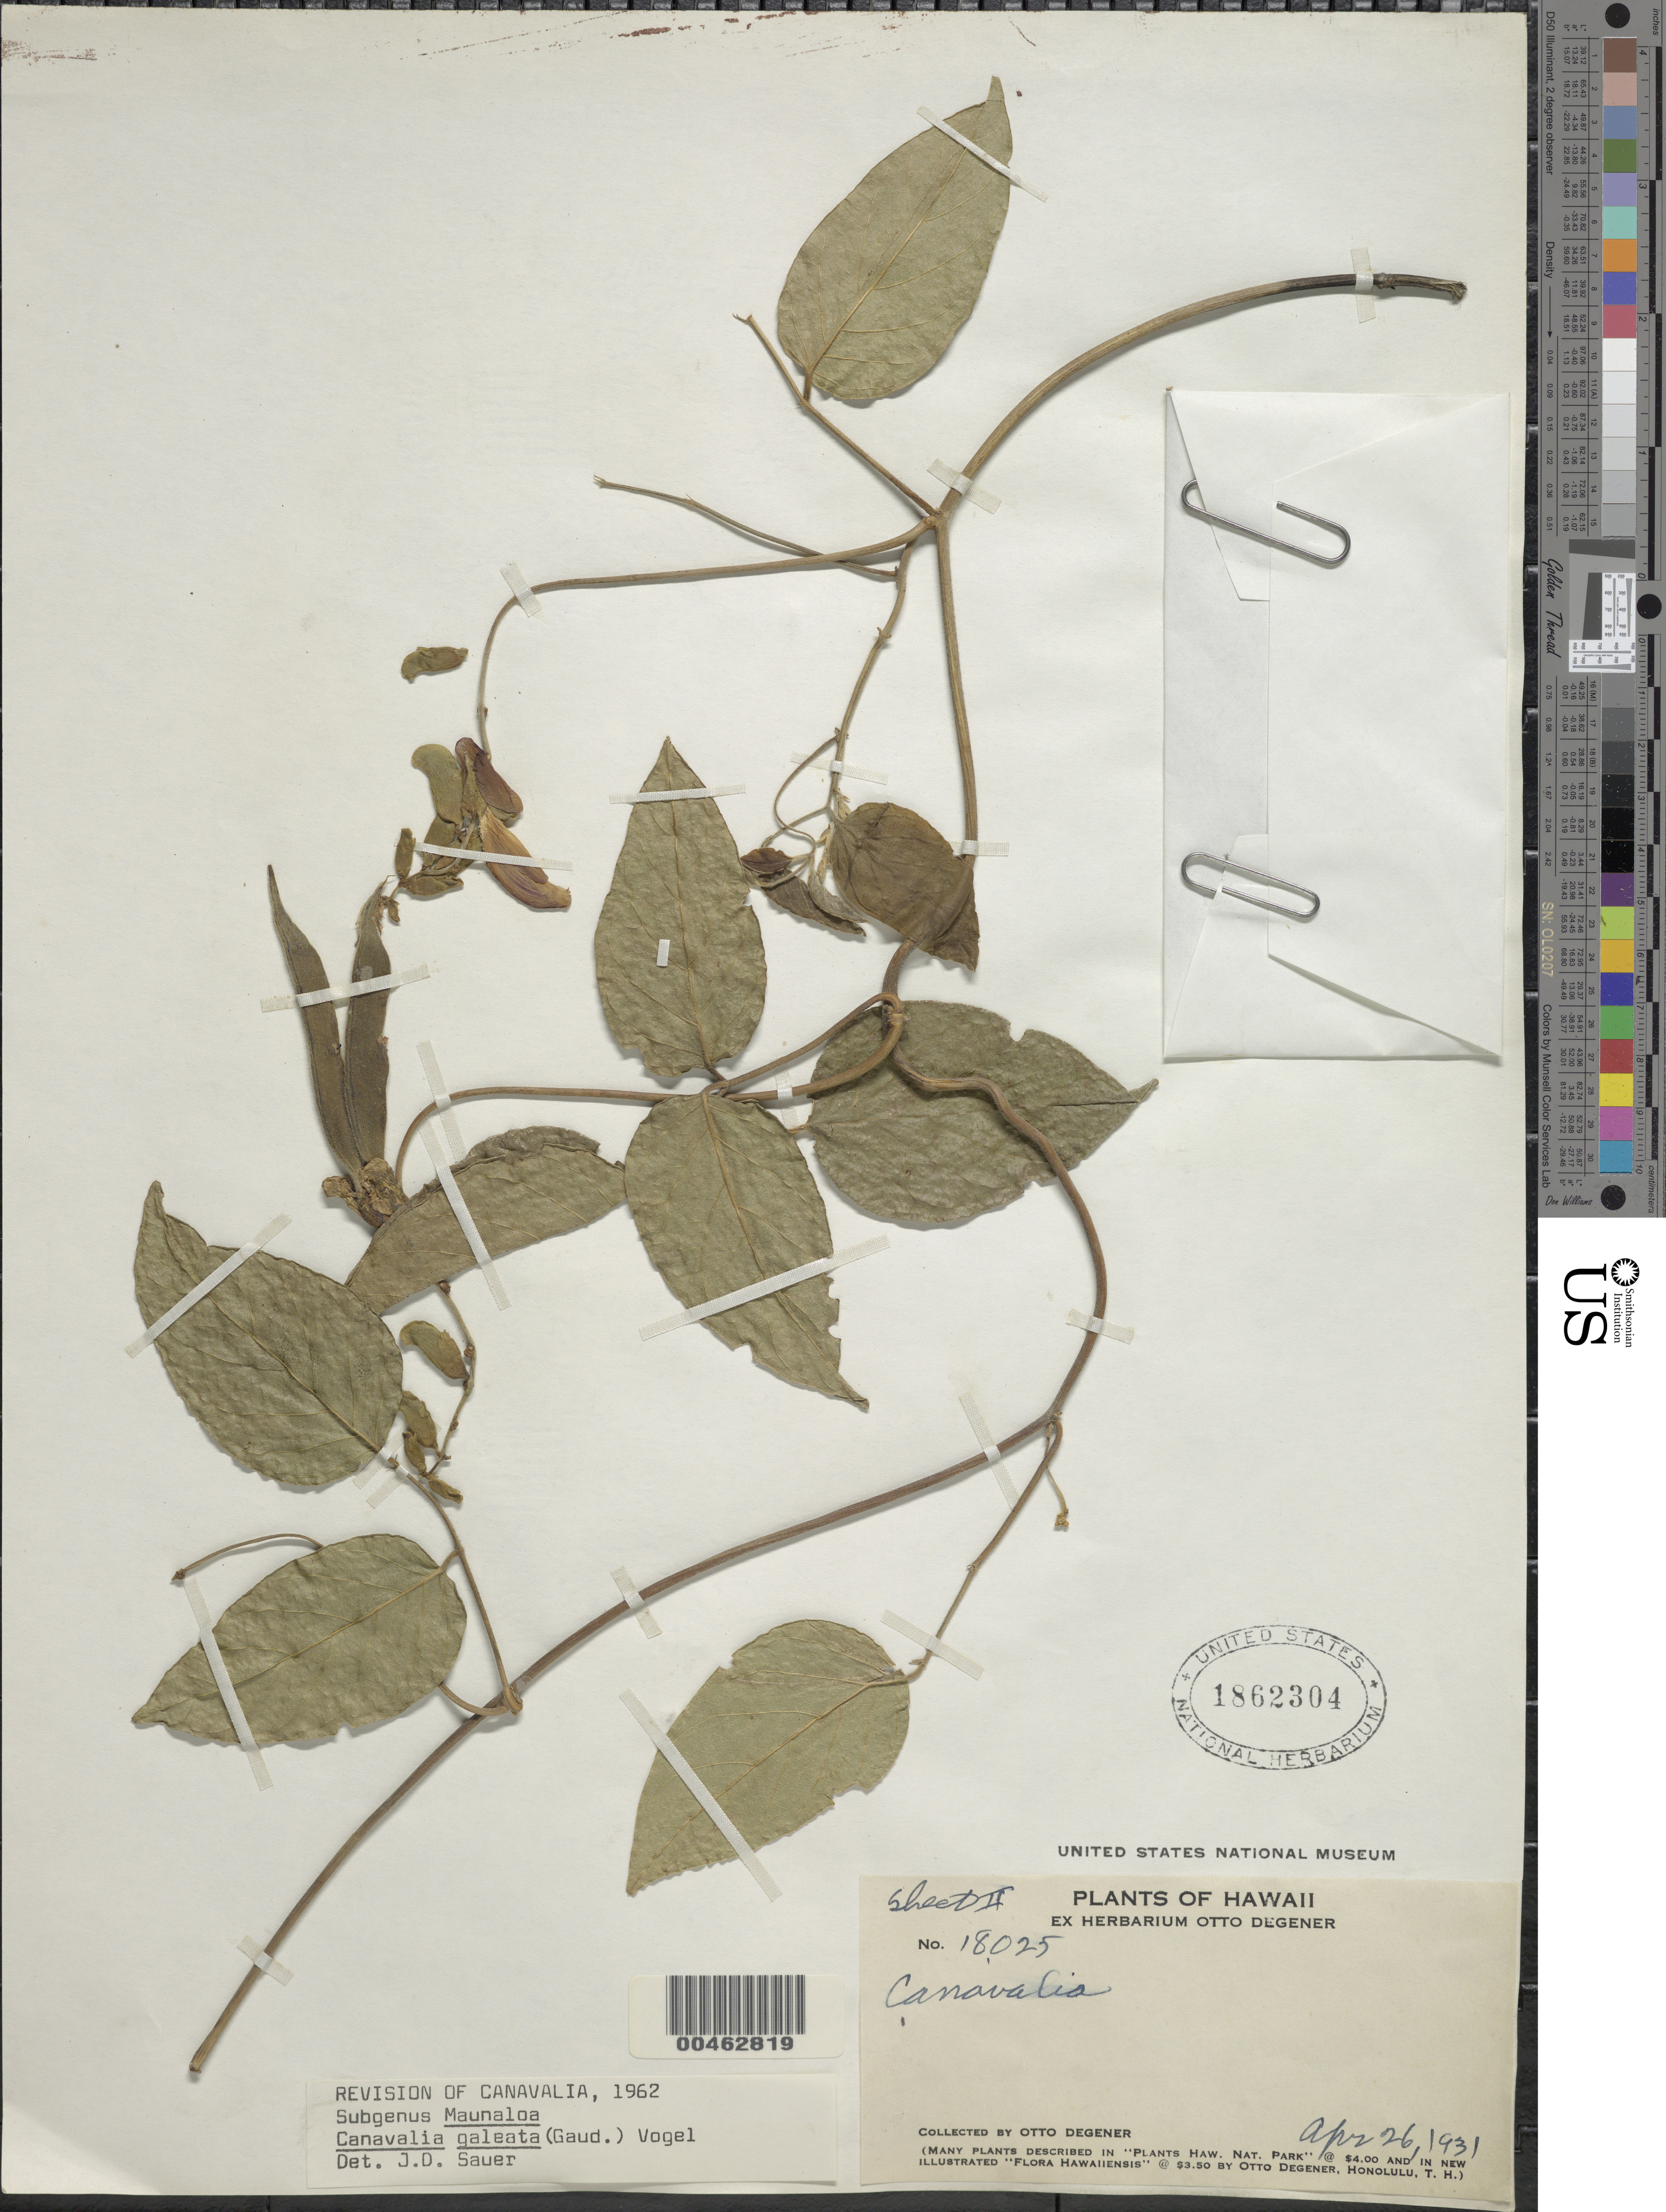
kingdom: Plantae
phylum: Tracheophyta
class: Magnoliopsida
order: Fabales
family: Fabaceae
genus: Canavalia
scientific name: Canavalia galeata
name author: Gaudich.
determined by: Sauer, J. D.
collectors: O. Degener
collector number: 18025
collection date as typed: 26 Apr 1931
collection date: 1931-04-26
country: United States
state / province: Hawaii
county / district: Honolulu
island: Oahu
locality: Schofield Barracks, Pass at W end, on slope of hill above pass.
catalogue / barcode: US 1862304